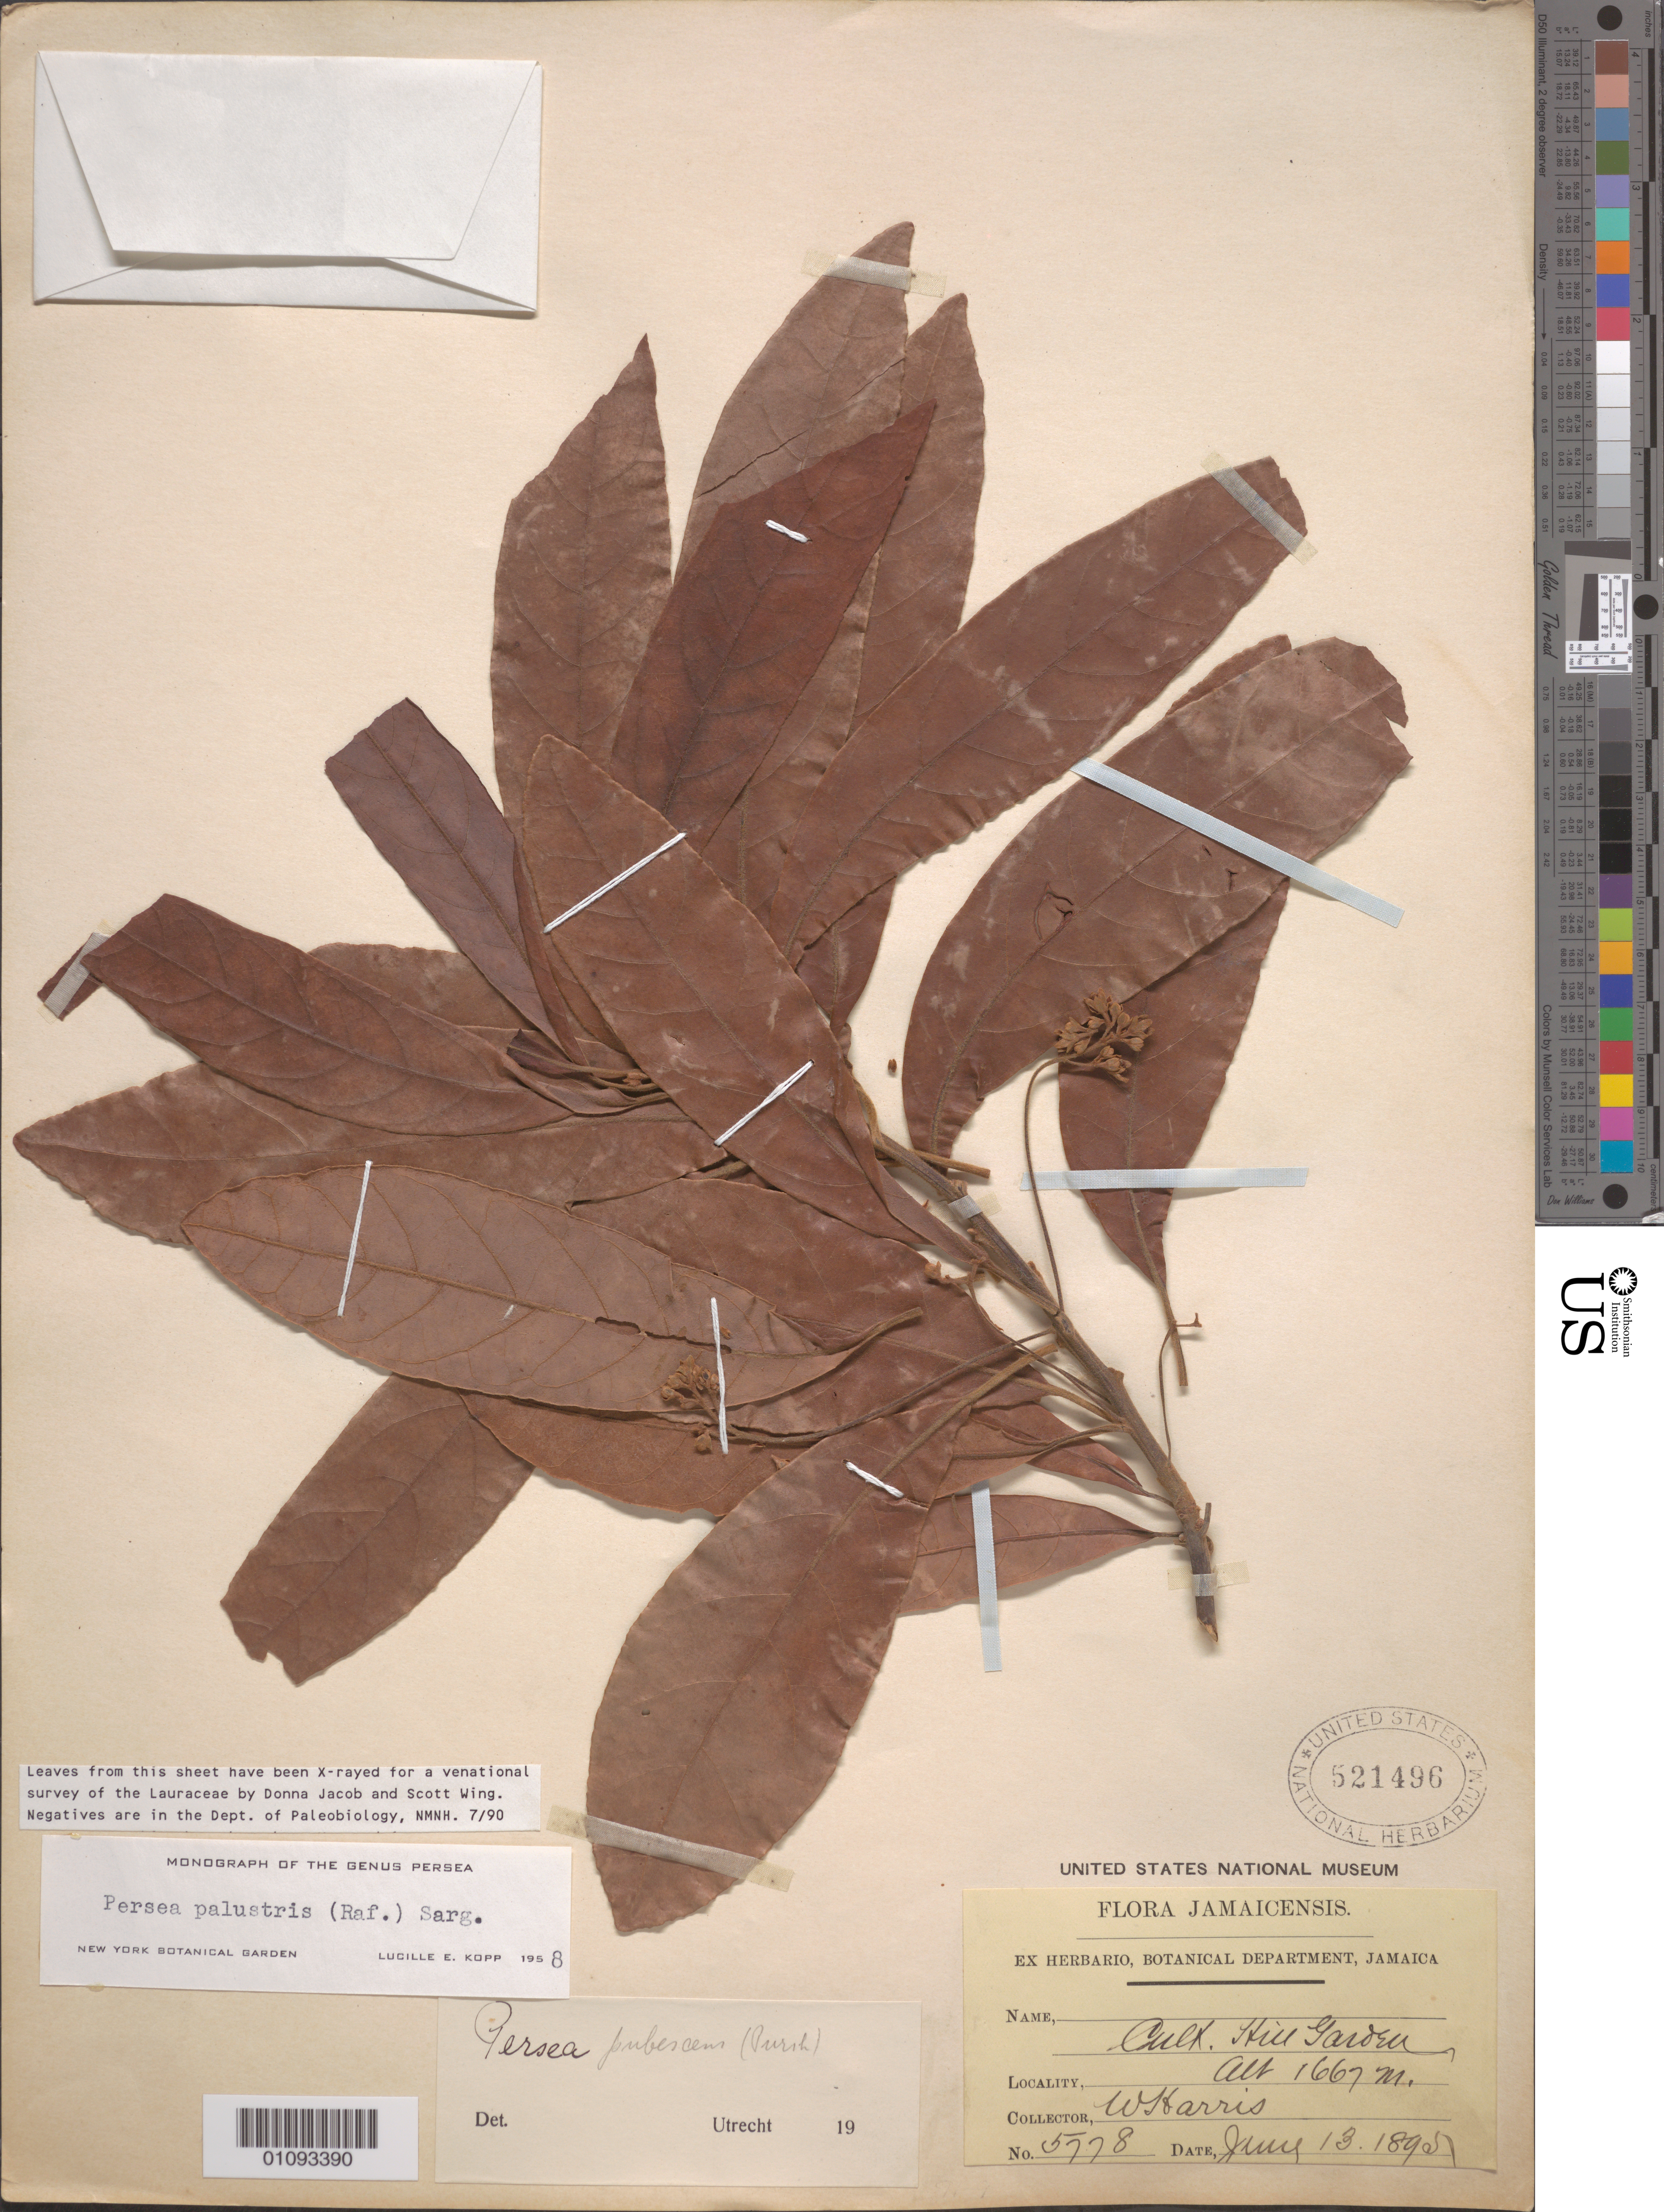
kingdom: Plantae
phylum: Tracheophyta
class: Magnoliopsida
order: Laurales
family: Lauraceae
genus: Persea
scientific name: Persea palustris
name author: (Raf.) Sarg.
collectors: W. Harris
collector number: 5778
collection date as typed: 13 Jul 1890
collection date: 1890-07-13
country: Jamaica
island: Jamaica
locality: Cult Hill Garden.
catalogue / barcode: US 521496